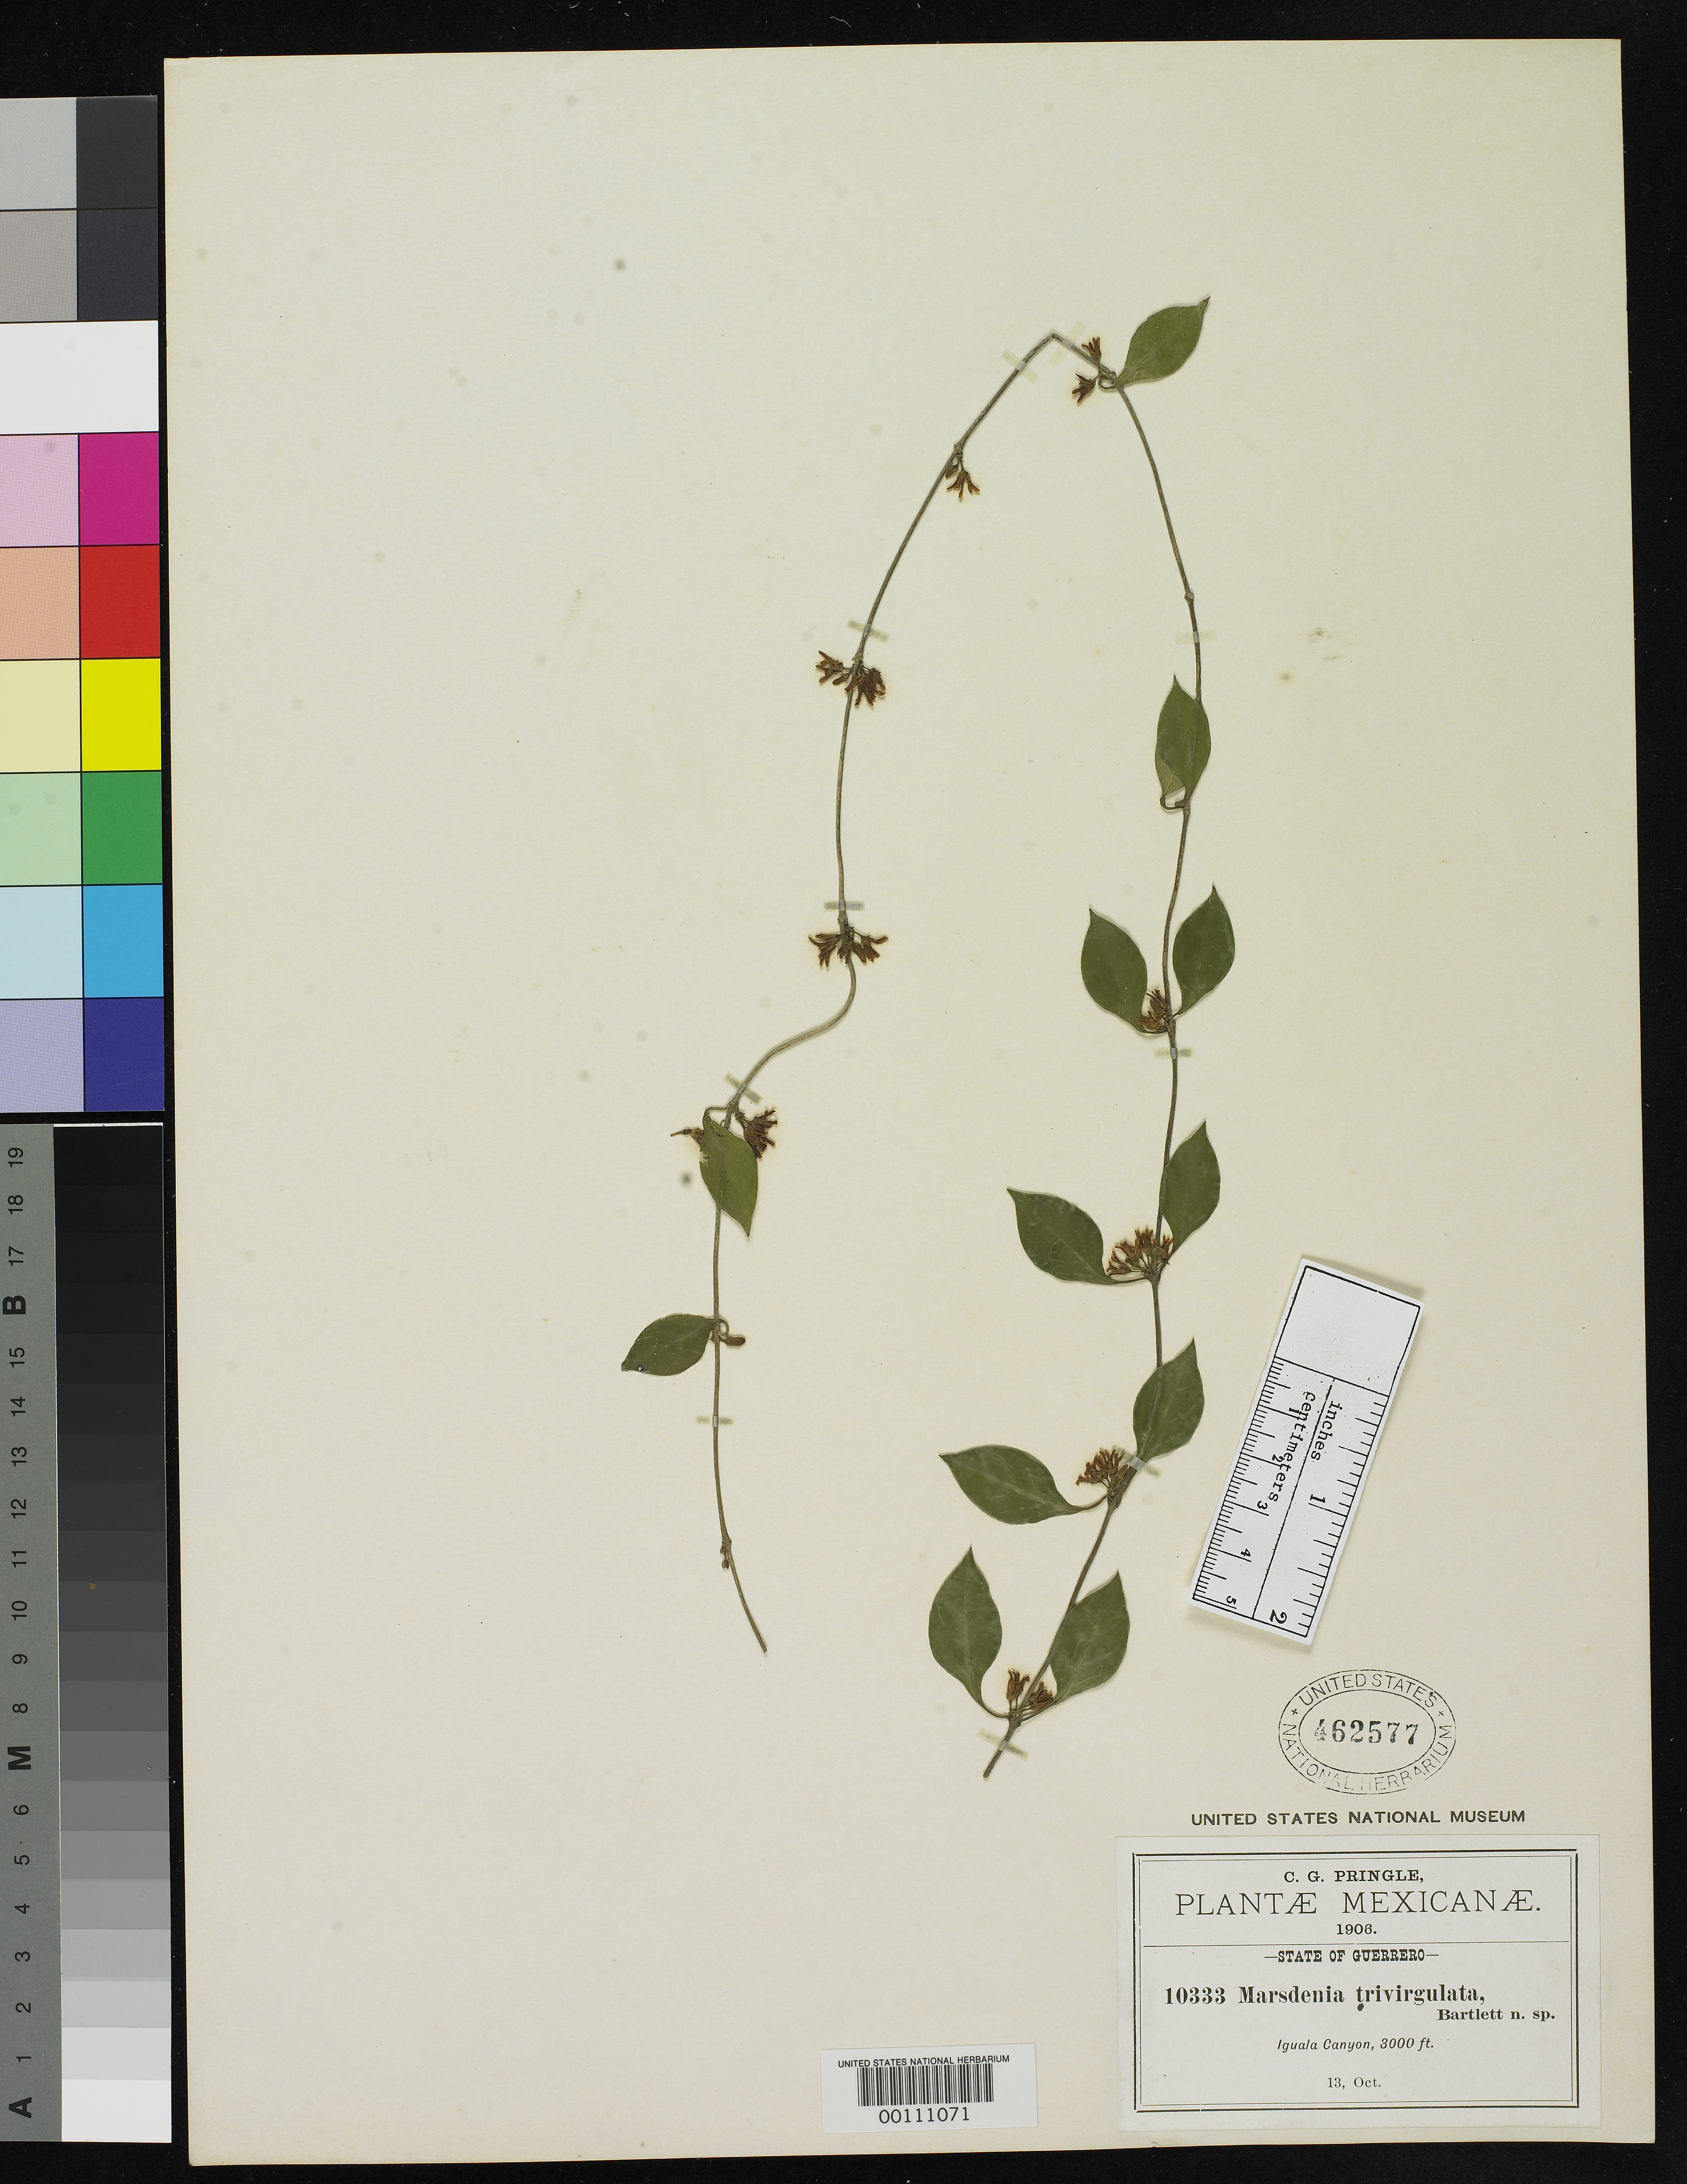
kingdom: Plantae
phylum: Tracheophyta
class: Magnoliopsida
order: Gentianales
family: Apocynaceae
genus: Marsdenia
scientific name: Marsdenia trivirgulata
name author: Bartlett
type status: Isotype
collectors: C. G. Pringle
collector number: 10333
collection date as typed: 13 Oct 1906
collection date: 1906-10-13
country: Mexico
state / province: Guerrero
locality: Iguala Canyon.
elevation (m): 914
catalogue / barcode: US 462577